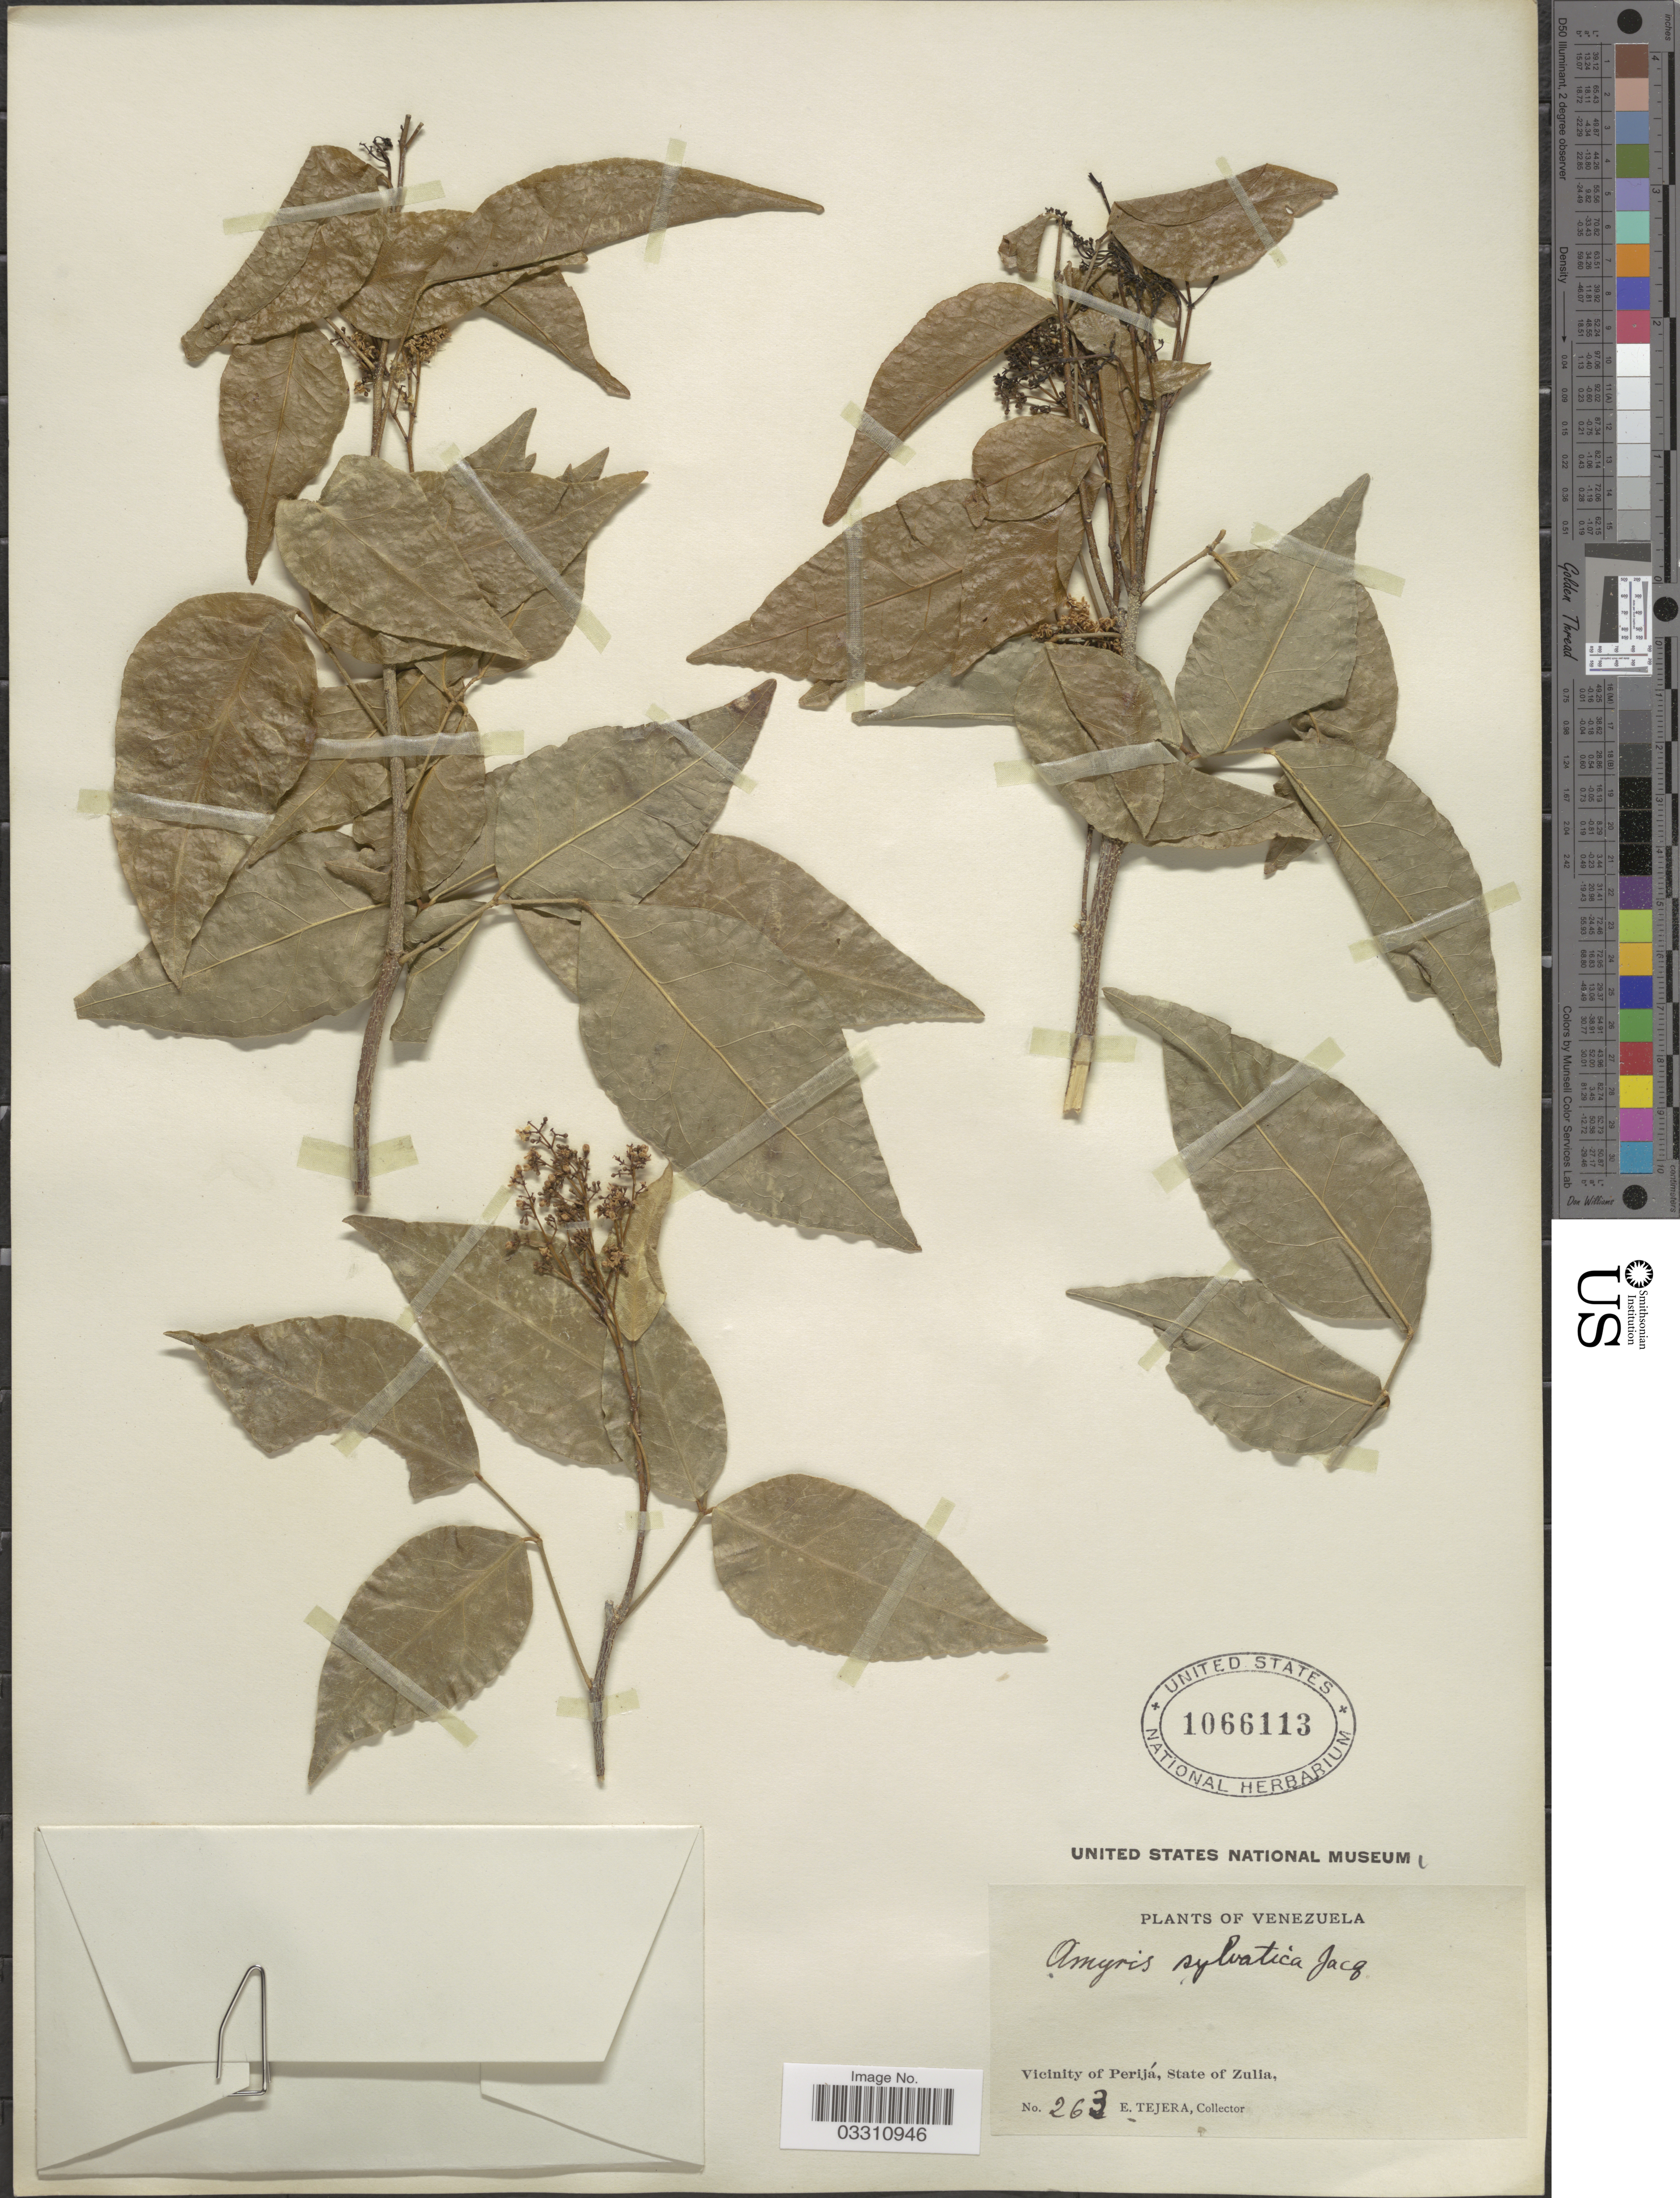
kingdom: Plantae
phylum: Tracheophyta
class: Magnoliopsida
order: Sapindales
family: Rutaceae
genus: Amyris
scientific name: Amyris sylvatica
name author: Jacq.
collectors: E. Tejera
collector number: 263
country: Venezuela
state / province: Zulia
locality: Vicinity of Perijá.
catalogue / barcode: US 1066113